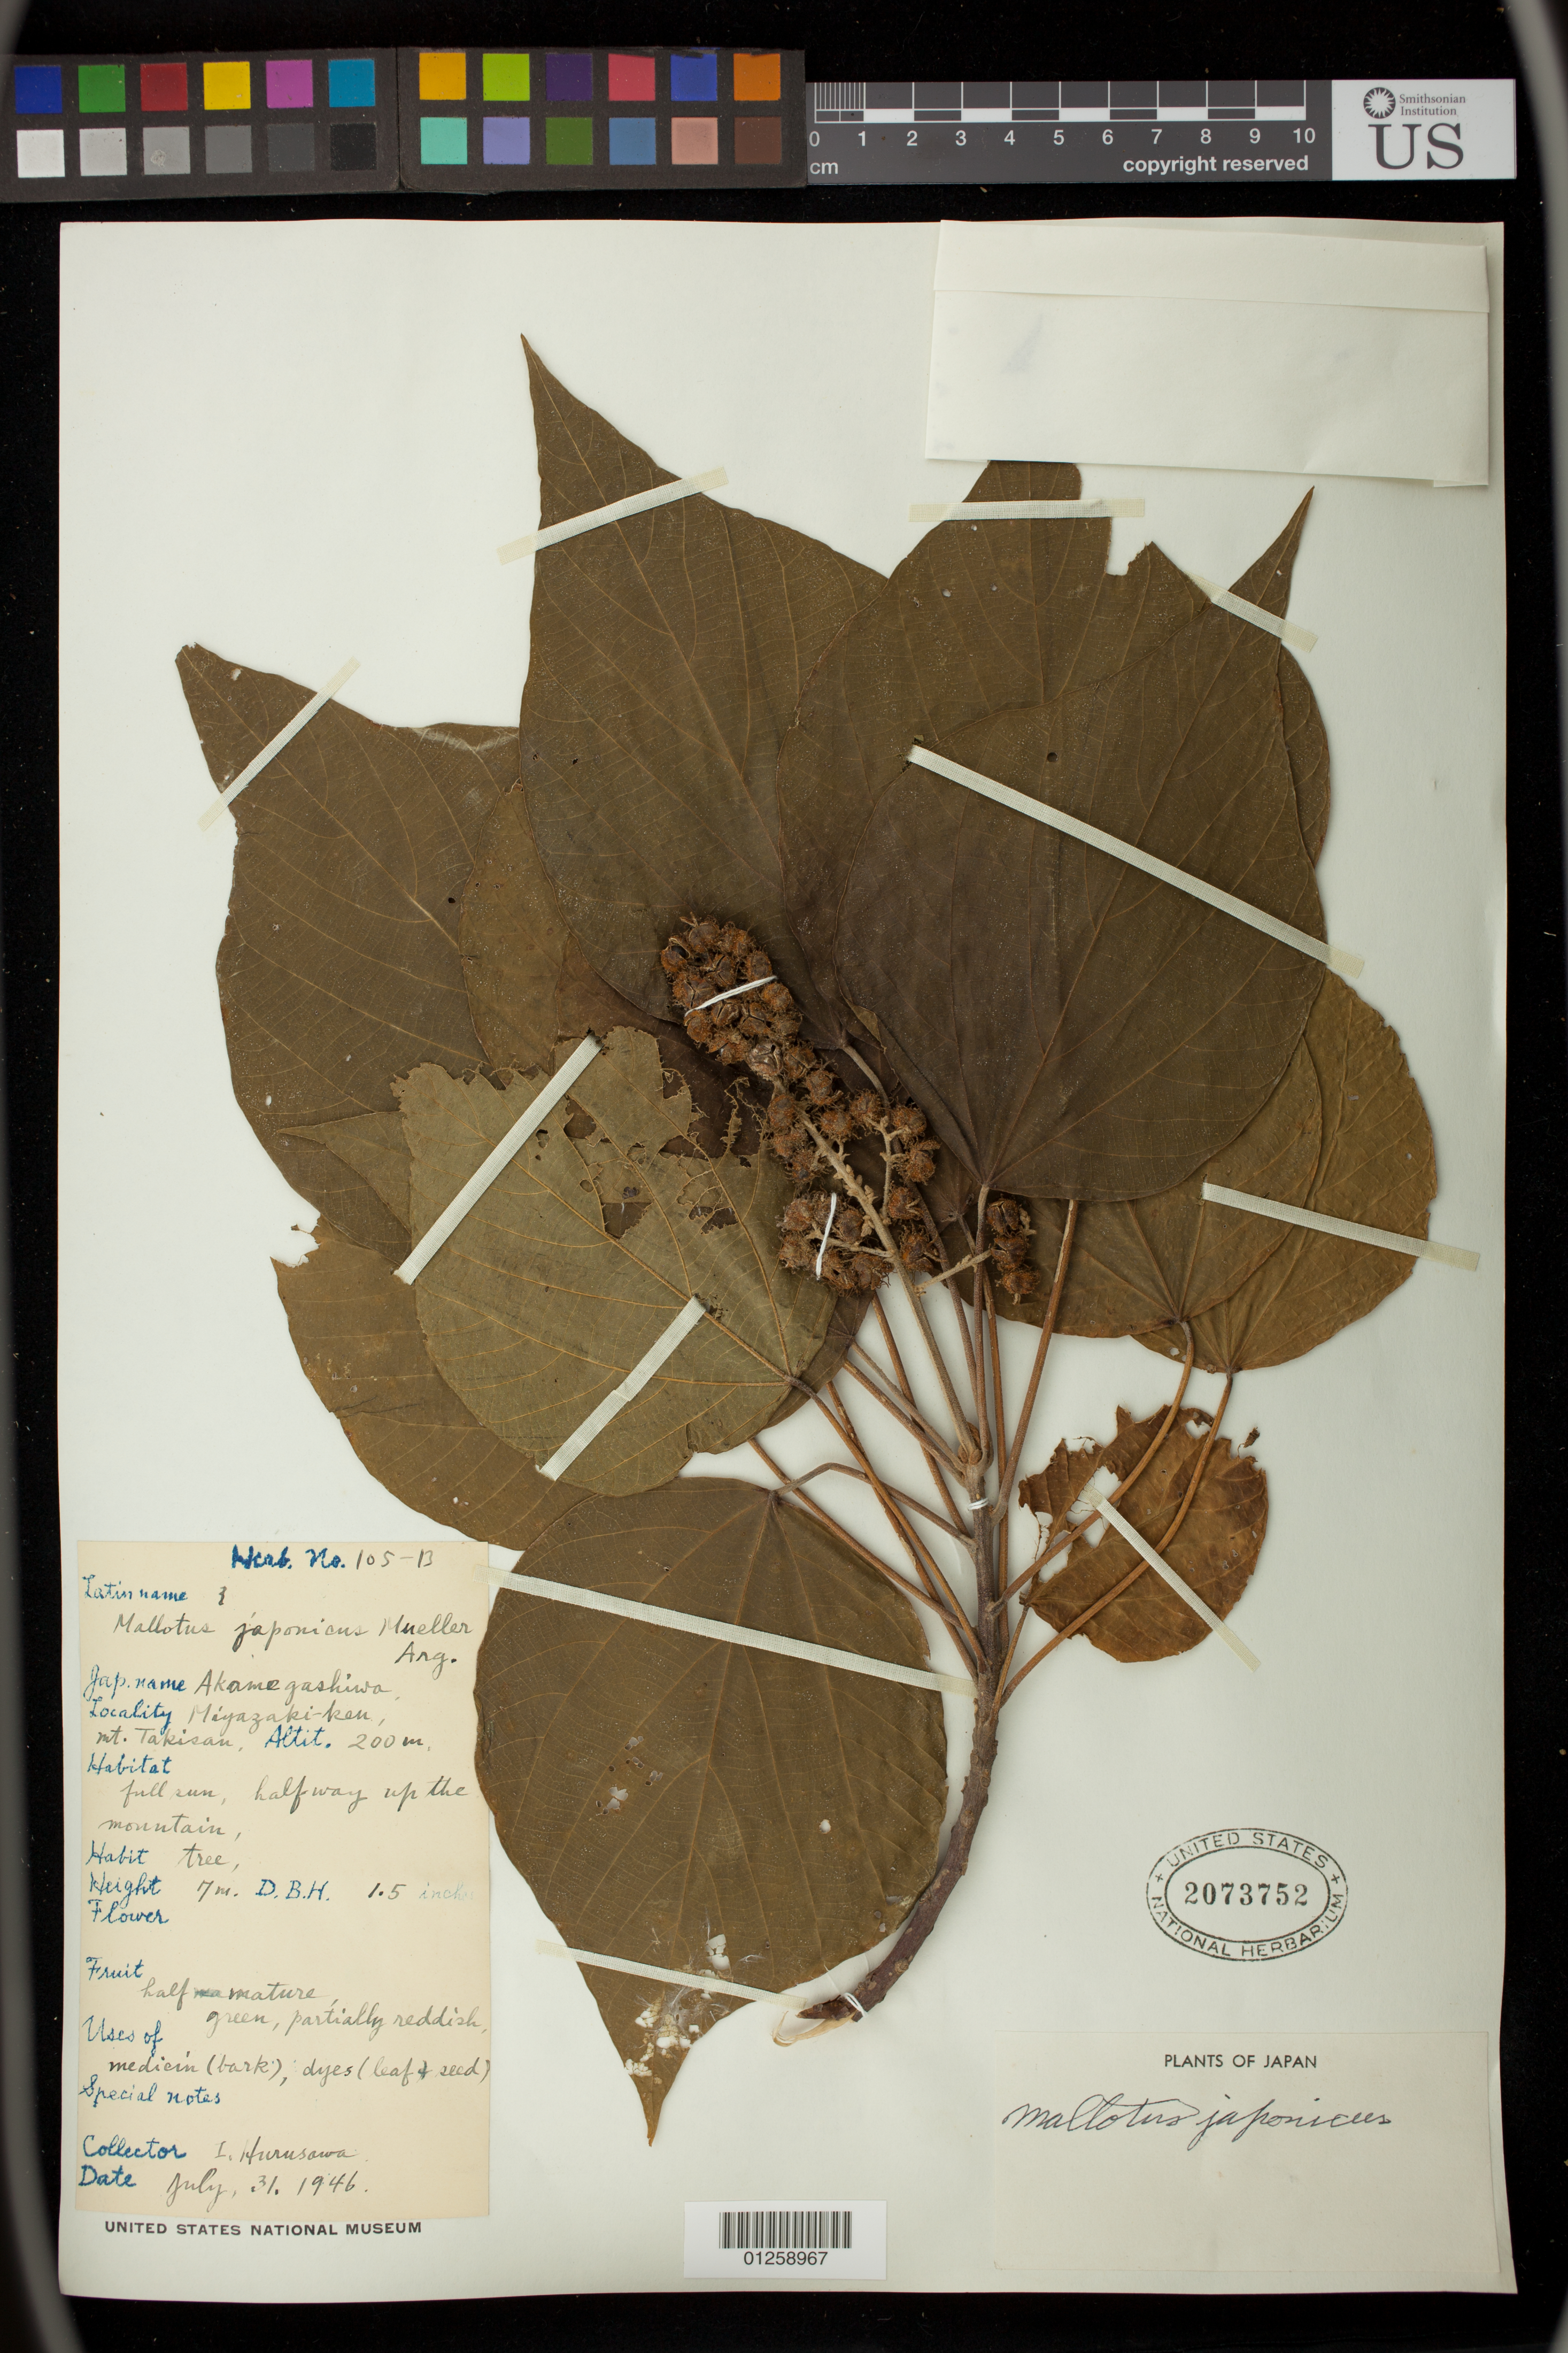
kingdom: Plantae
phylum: Tracheophyta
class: Magnoliopsida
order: Malpighiales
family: Euphorbiaceae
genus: Mallotus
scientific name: Mallotus japonicus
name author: (Spreng.) Müll. Arg.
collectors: I. Hurusawa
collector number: s.n. & 105-B Herb. no.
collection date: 1946-07-31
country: Japan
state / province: Miyazaki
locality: Miyazaki-ken [Miyazaki Shi], Mt. Takisan, half way up the mountain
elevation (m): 200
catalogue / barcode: US 2073752